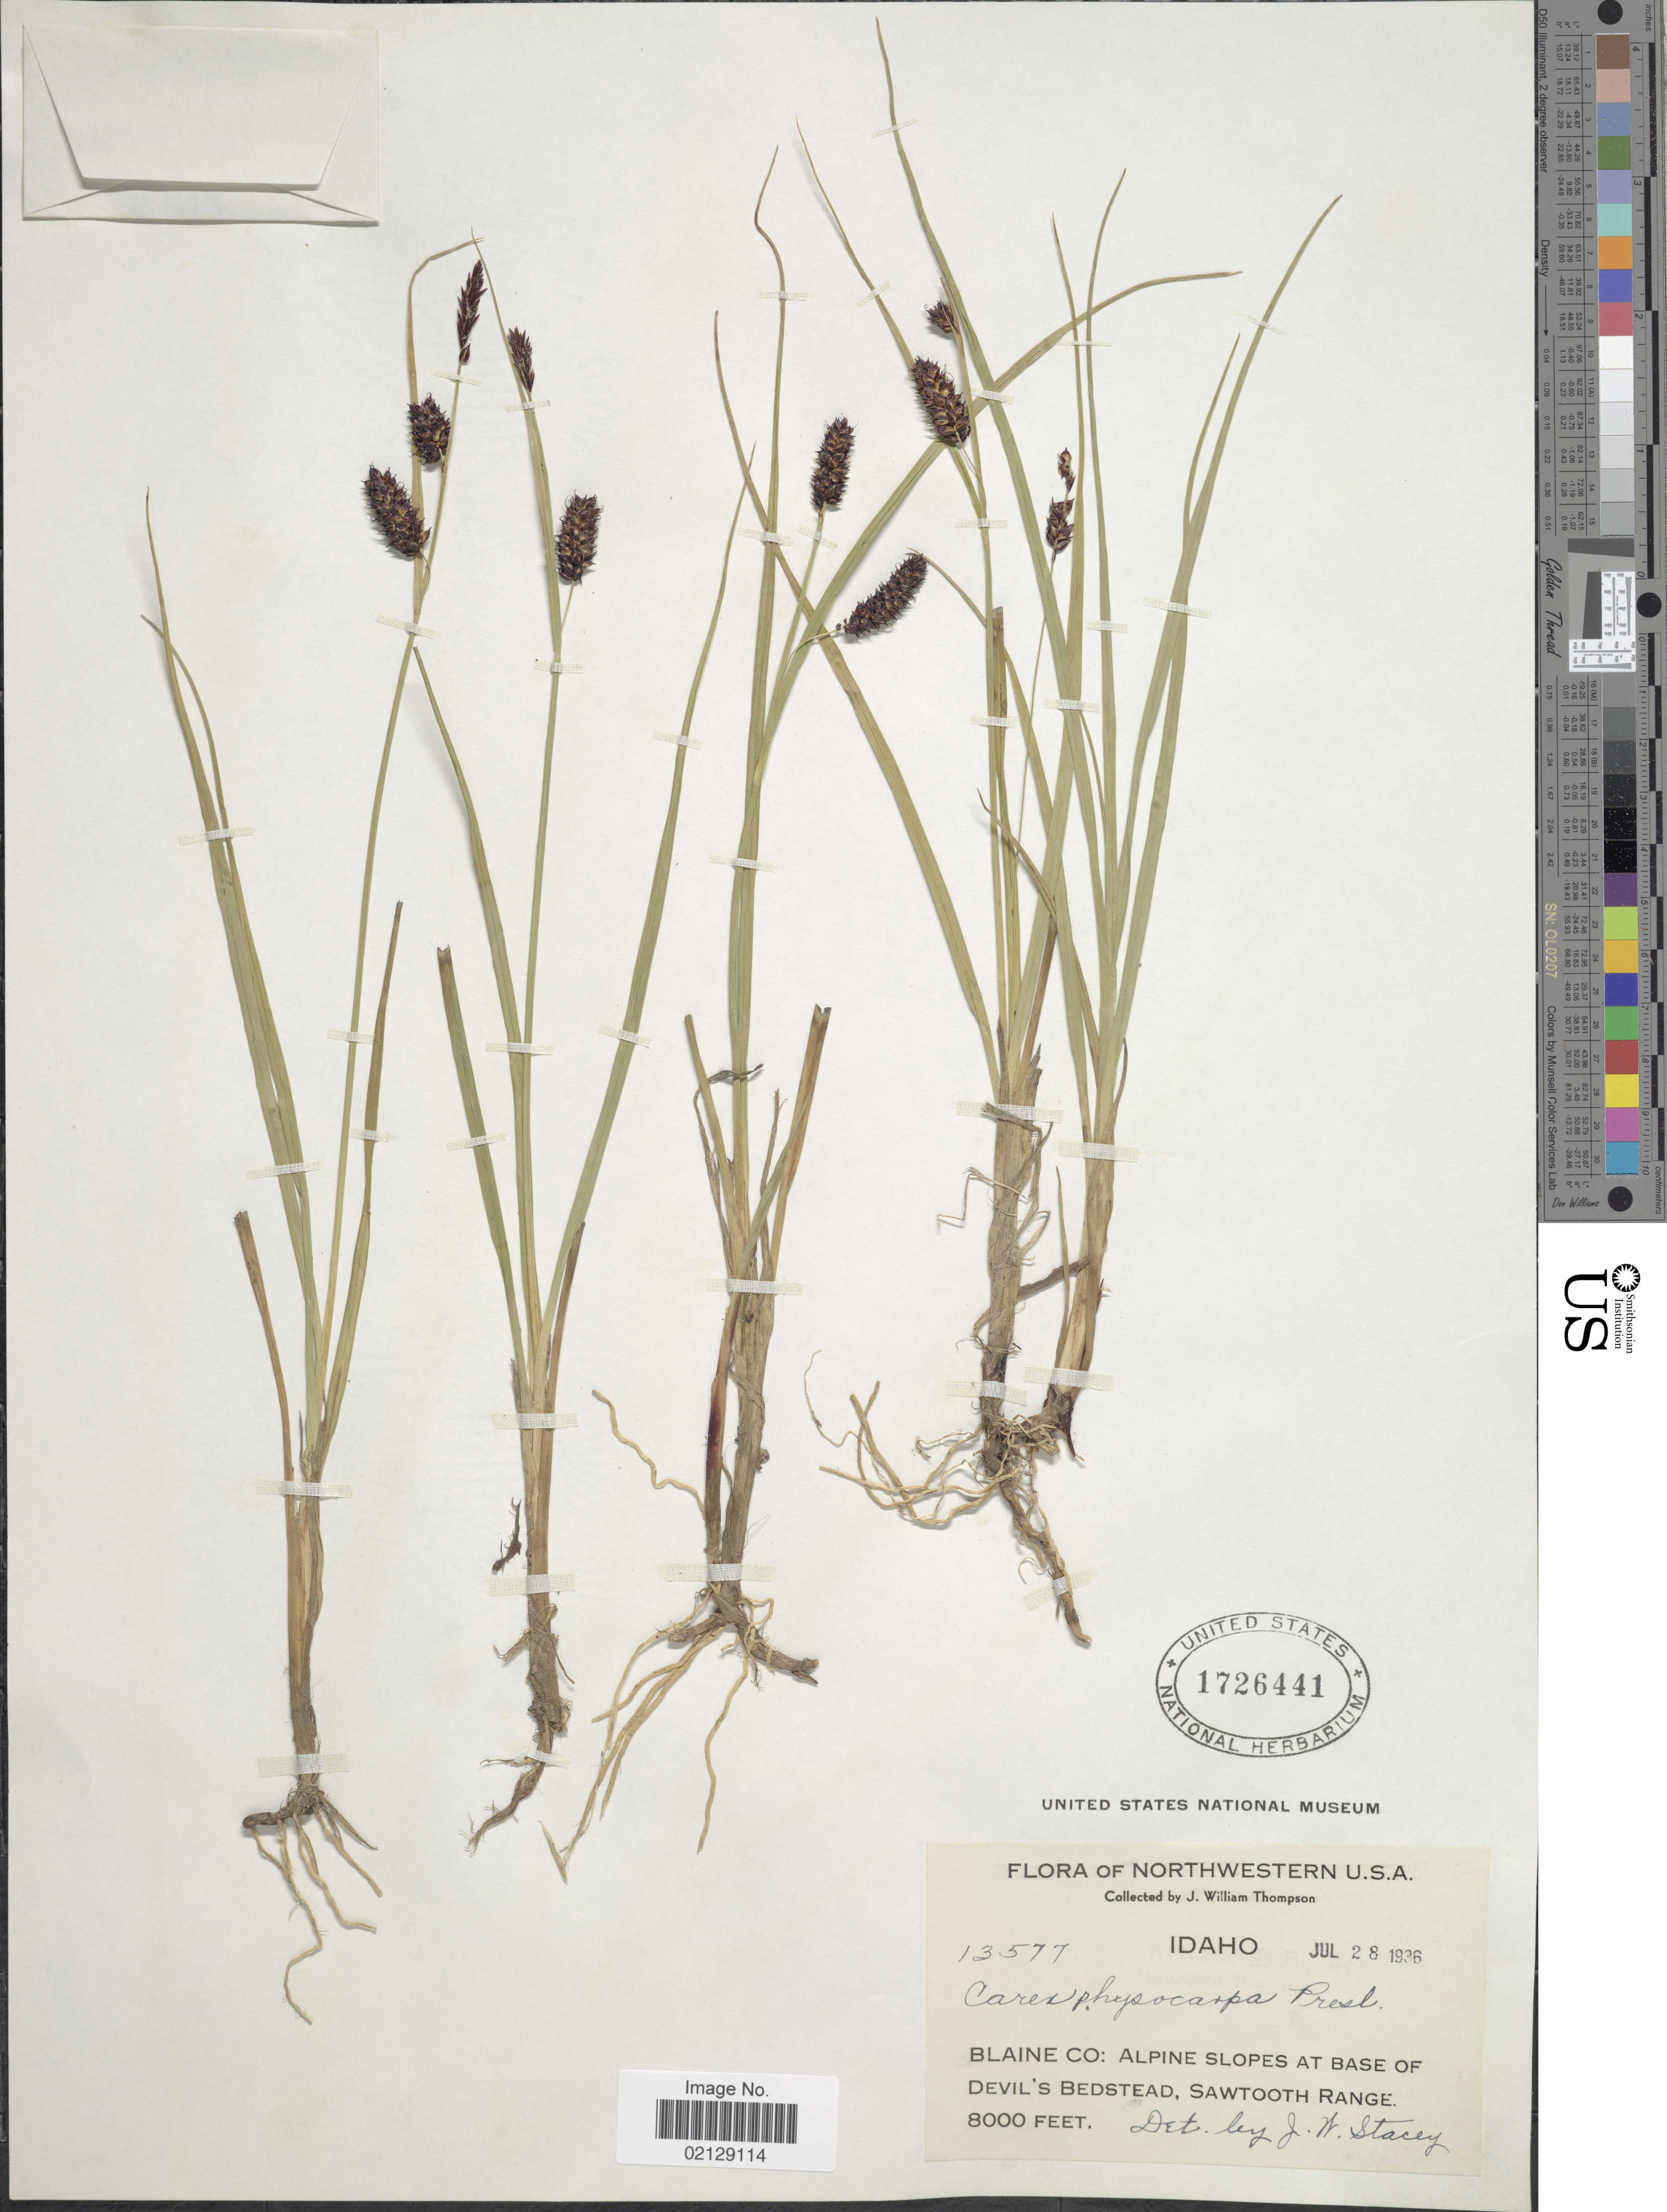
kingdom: Plantae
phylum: Tracheophyta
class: Liliopsida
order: Poales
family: Cyperaceae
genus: Carex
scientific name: Carex saxatilis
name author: L.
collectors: J. W. Thompson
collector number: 13577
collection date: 1936-07-28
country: United States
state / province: Idaho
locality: Alpine slopes at Base of Devil's Bedstead, Sawtooth Range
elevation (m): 2438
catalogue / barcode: US 1726441